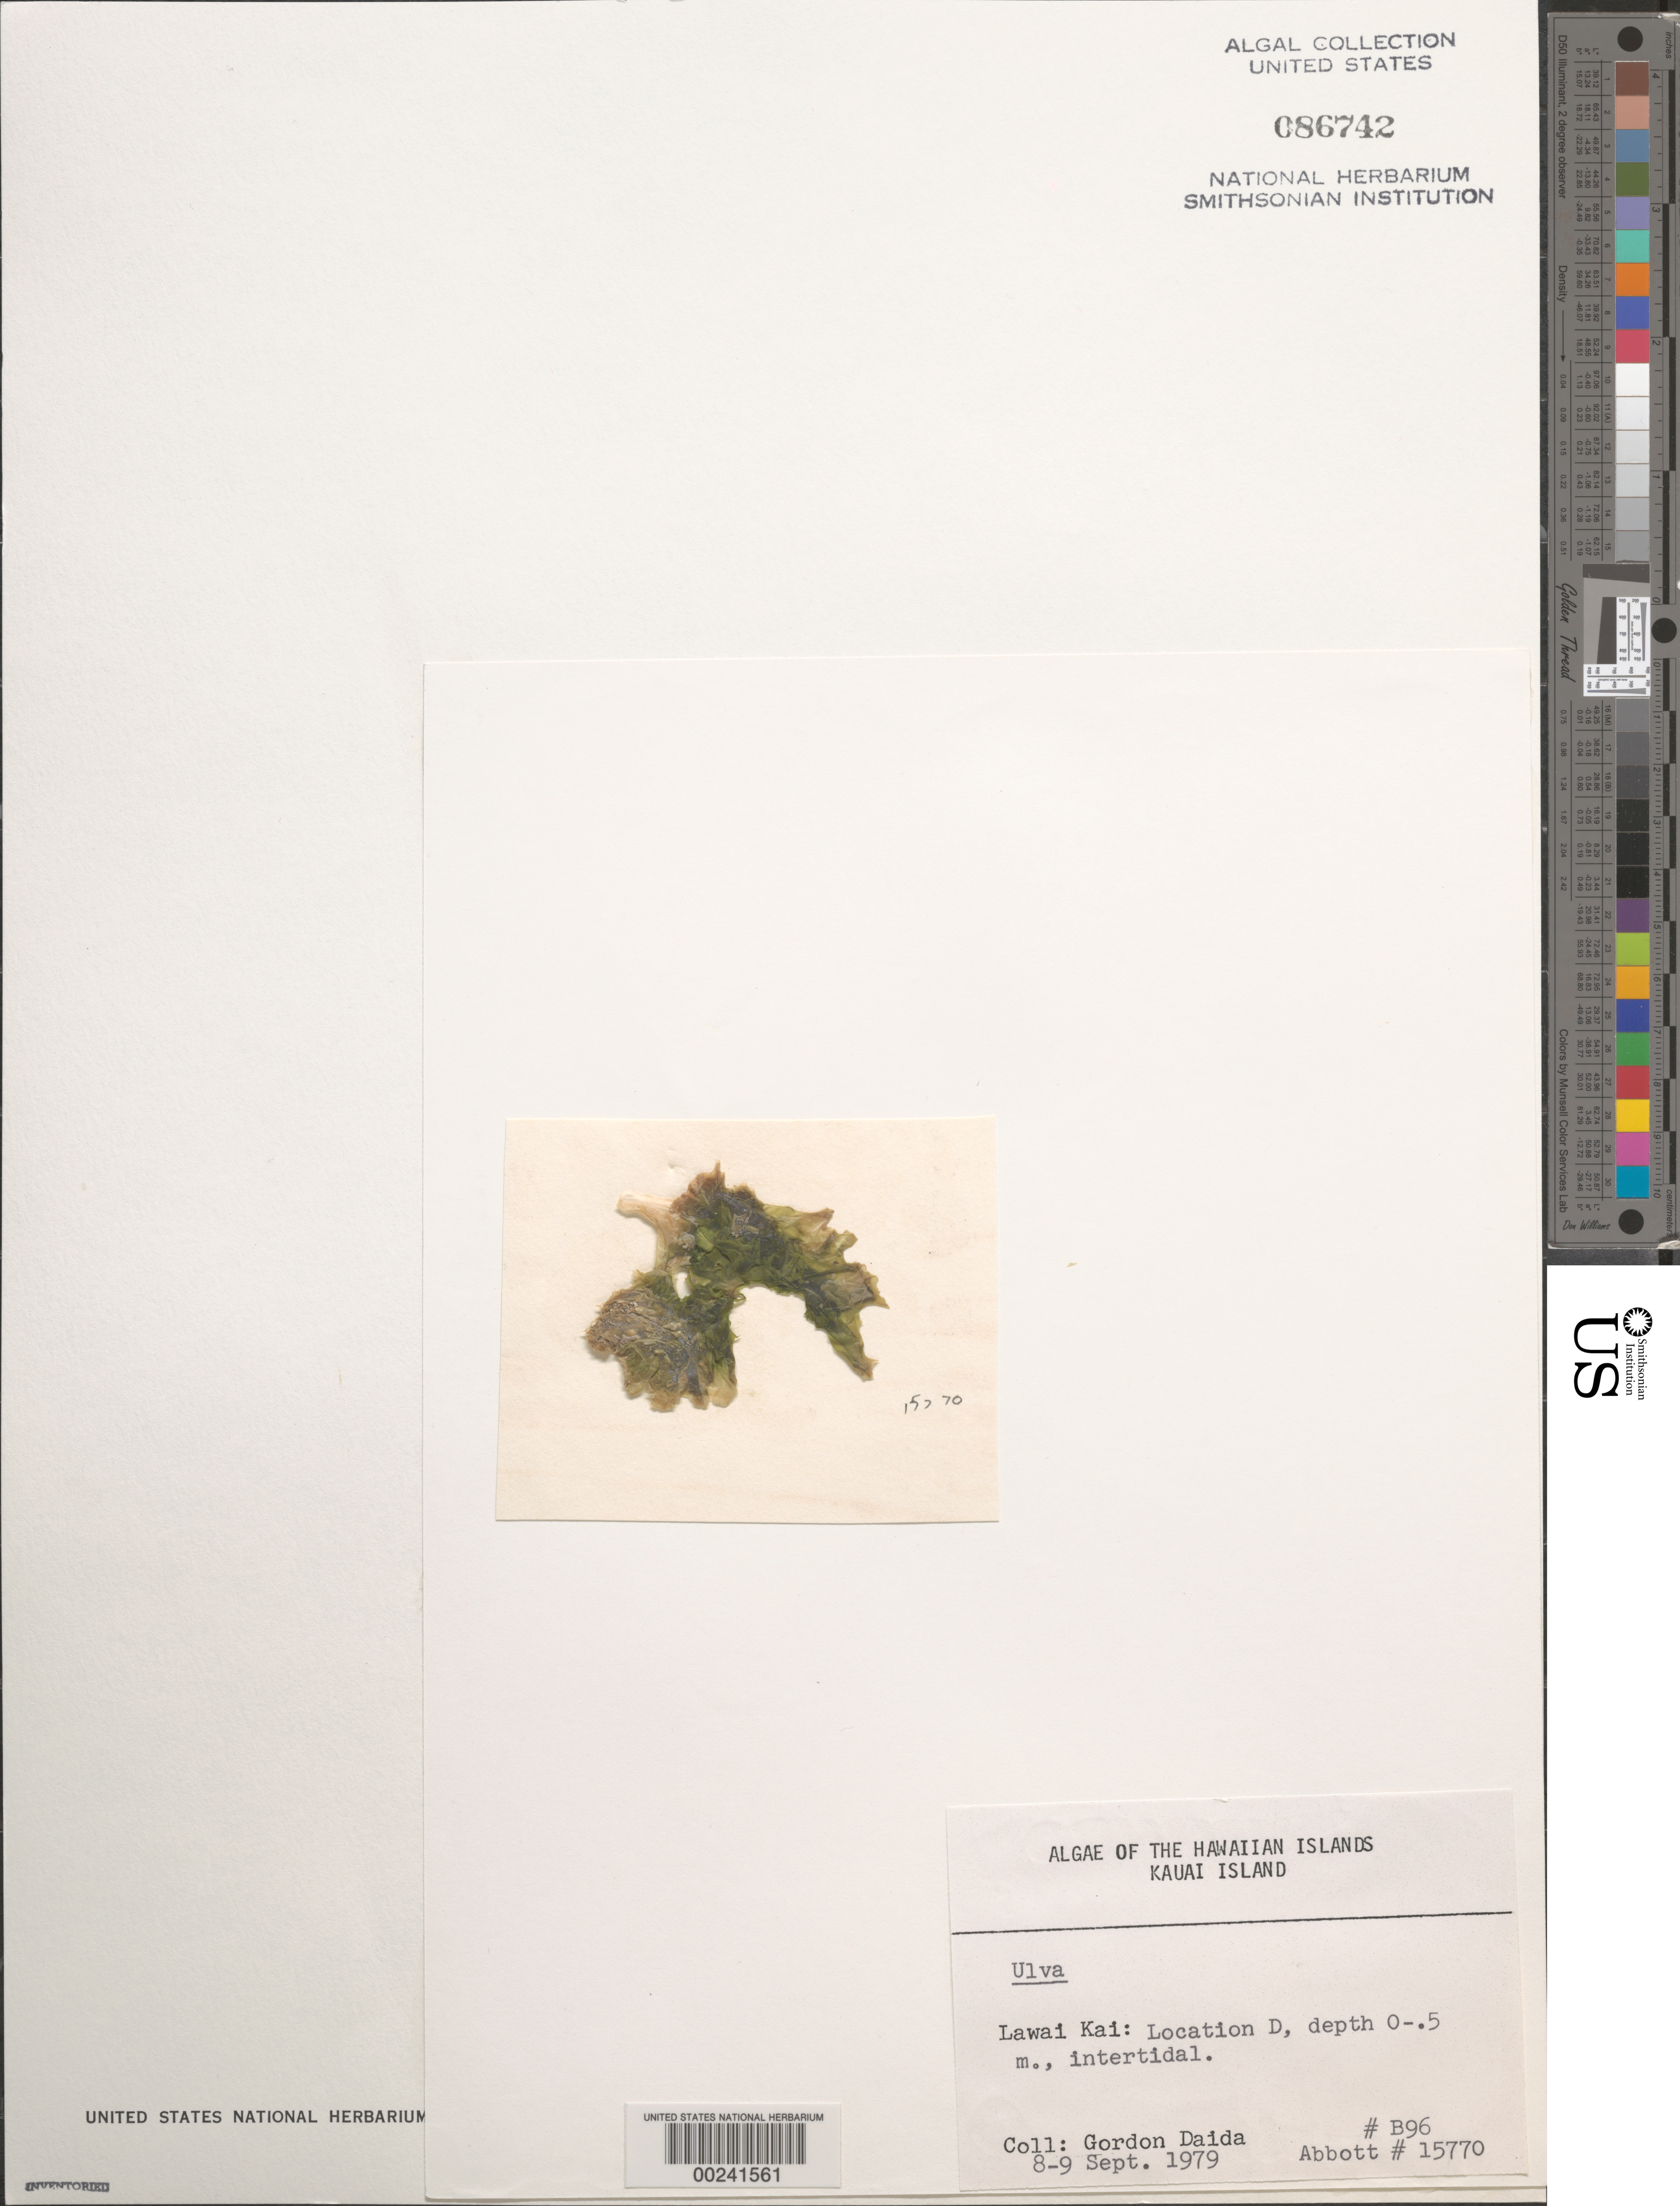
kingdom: Plantae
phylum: Chlorophyta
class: Ulvophyceae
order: Ulvales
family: Ulvaceae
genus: Ulva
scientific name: Ulva sp.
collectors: G. Daida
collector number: B96 & IAA 15770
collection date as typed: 08 Sep 1979 to 09 Sep 1979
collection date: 1979-09-08/1979-09-09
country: United States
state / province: Hawaii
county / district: Kaui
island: Kaua'i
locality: Lawai Kai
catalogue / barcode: US 86742